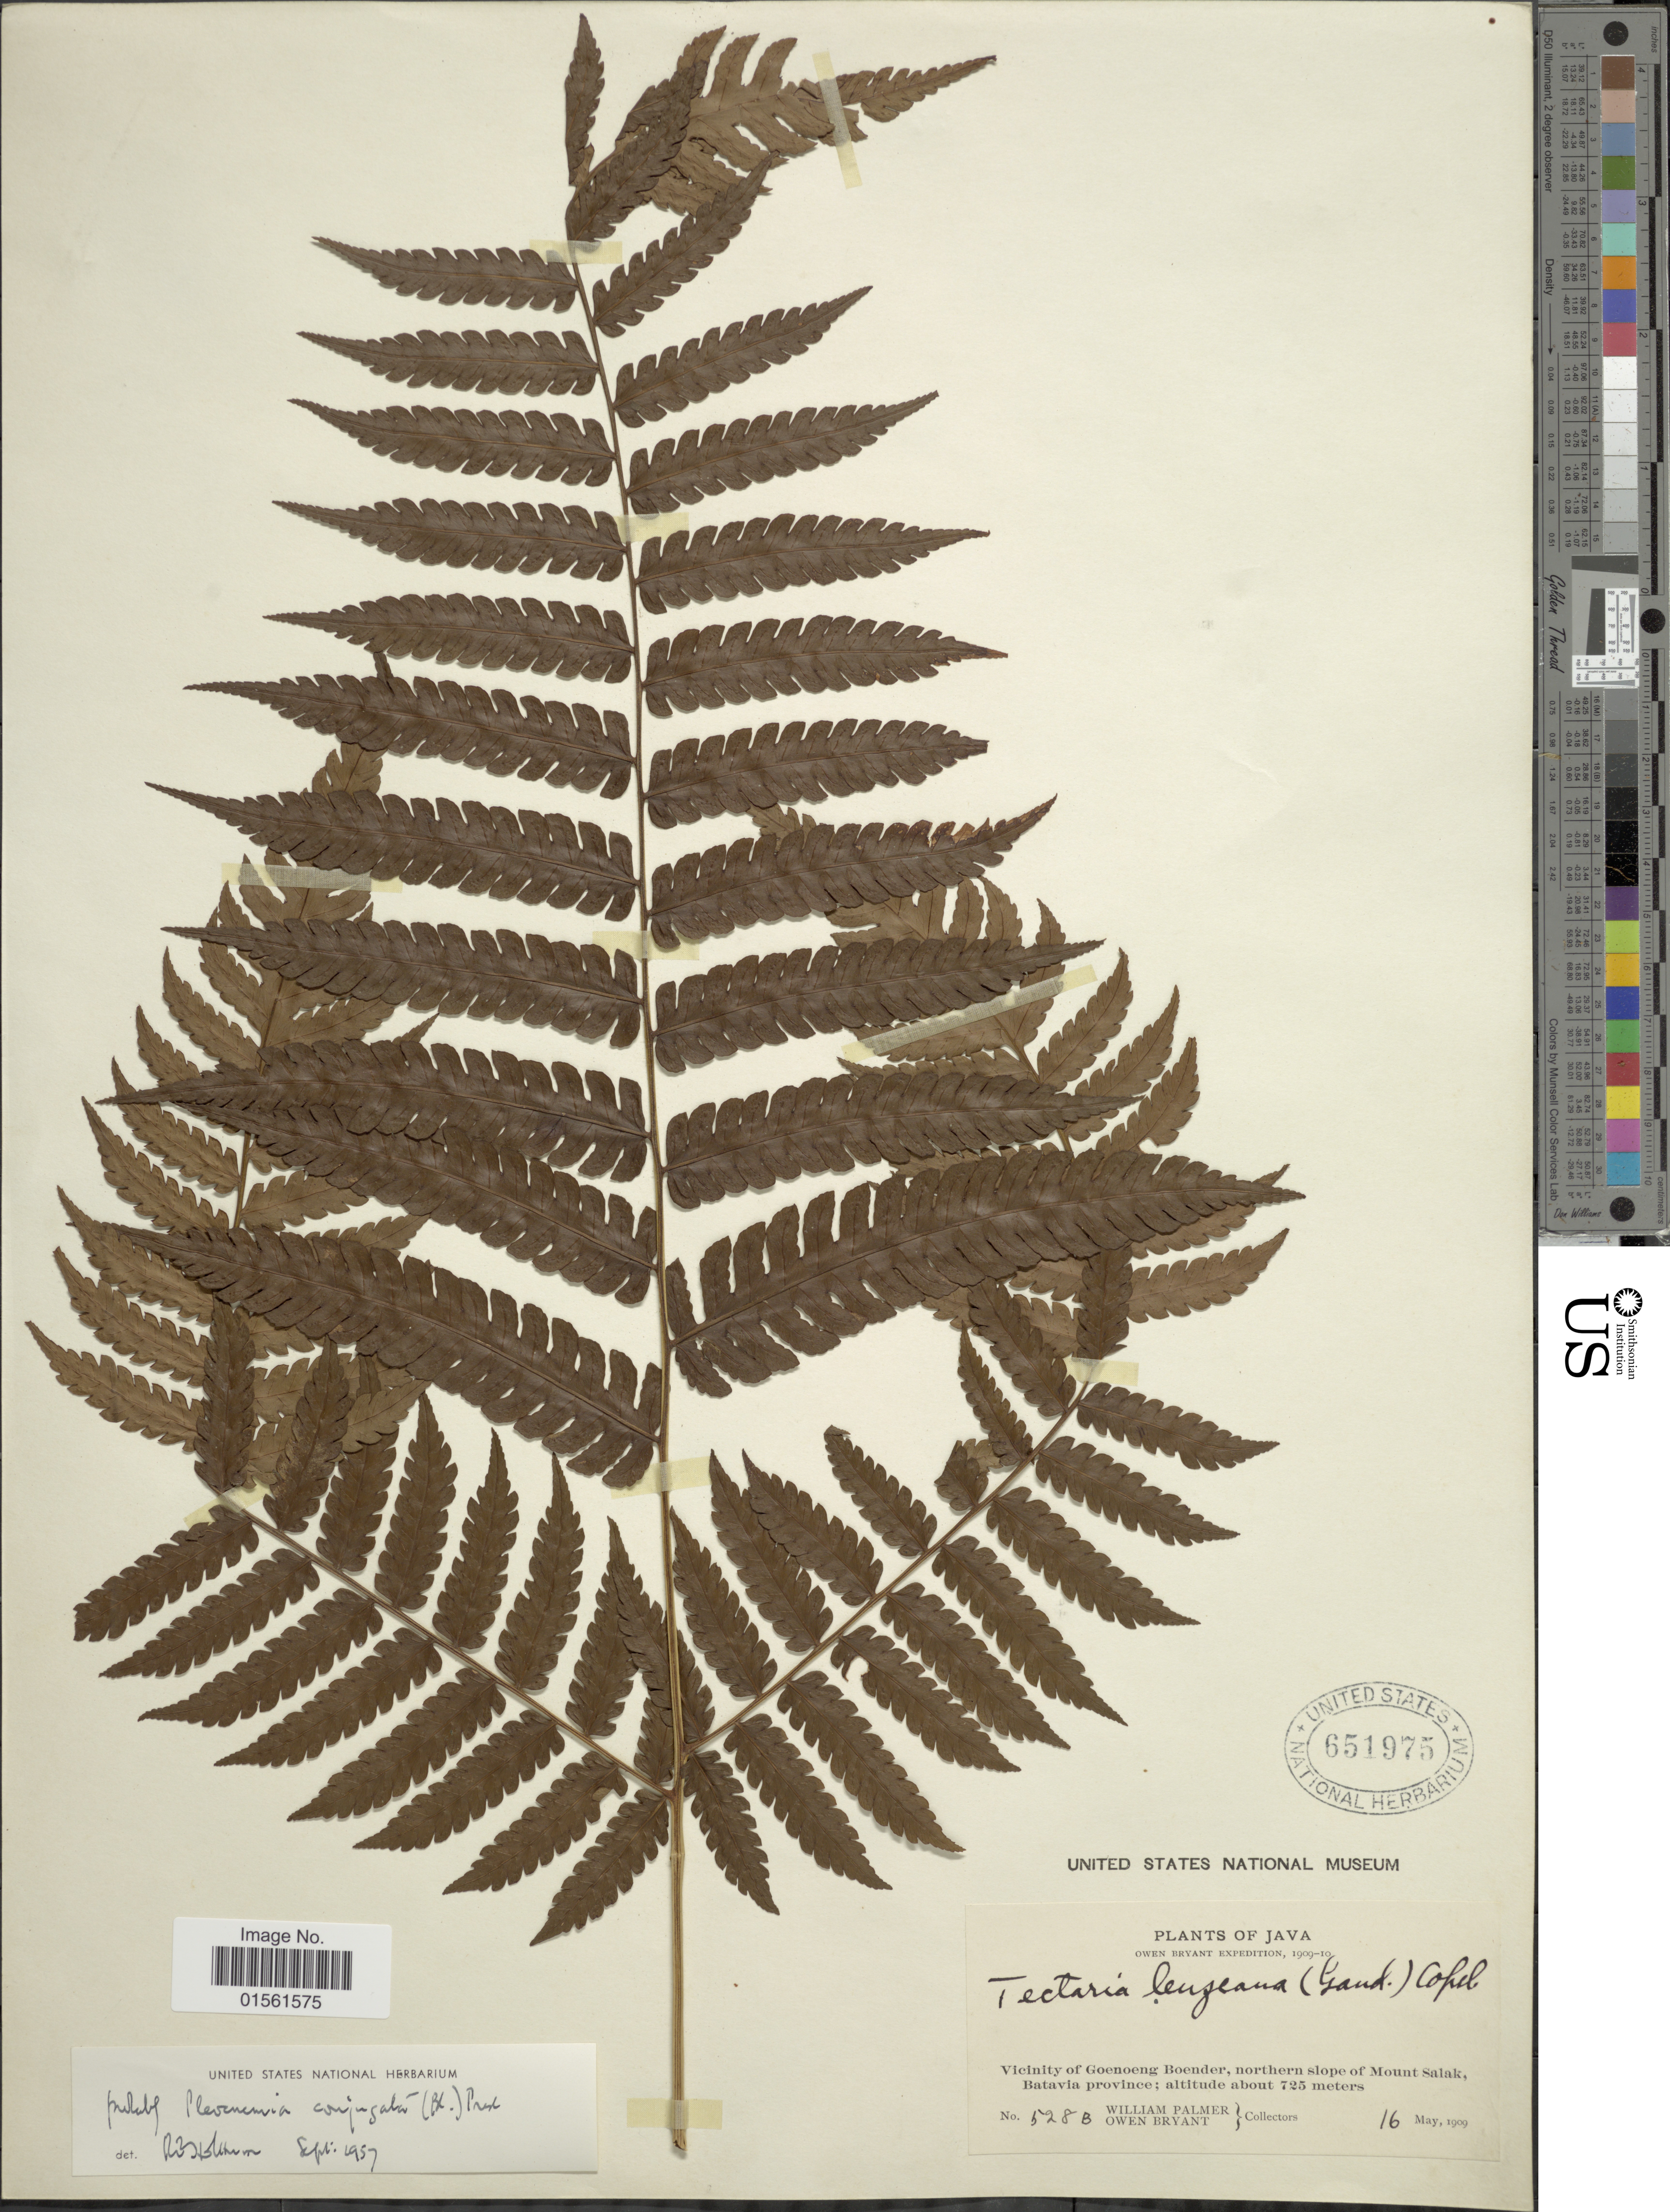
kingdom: Plantae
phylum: Tracheophyta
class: Polypodiopsida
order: Polypodiales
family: Dryopteridaceae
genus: Pleocnemia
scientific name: Pleocnemia conjugata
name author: (Blume) C. Presl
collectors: W. Palmer & O. Bryant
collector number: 528B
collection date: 1909-05-16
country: Indonesia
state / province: Java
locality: Java. Vicinity of Goenoeng Boender, northern slope of Mount Salak Batavia province.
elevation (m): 725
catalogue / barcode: US 651975